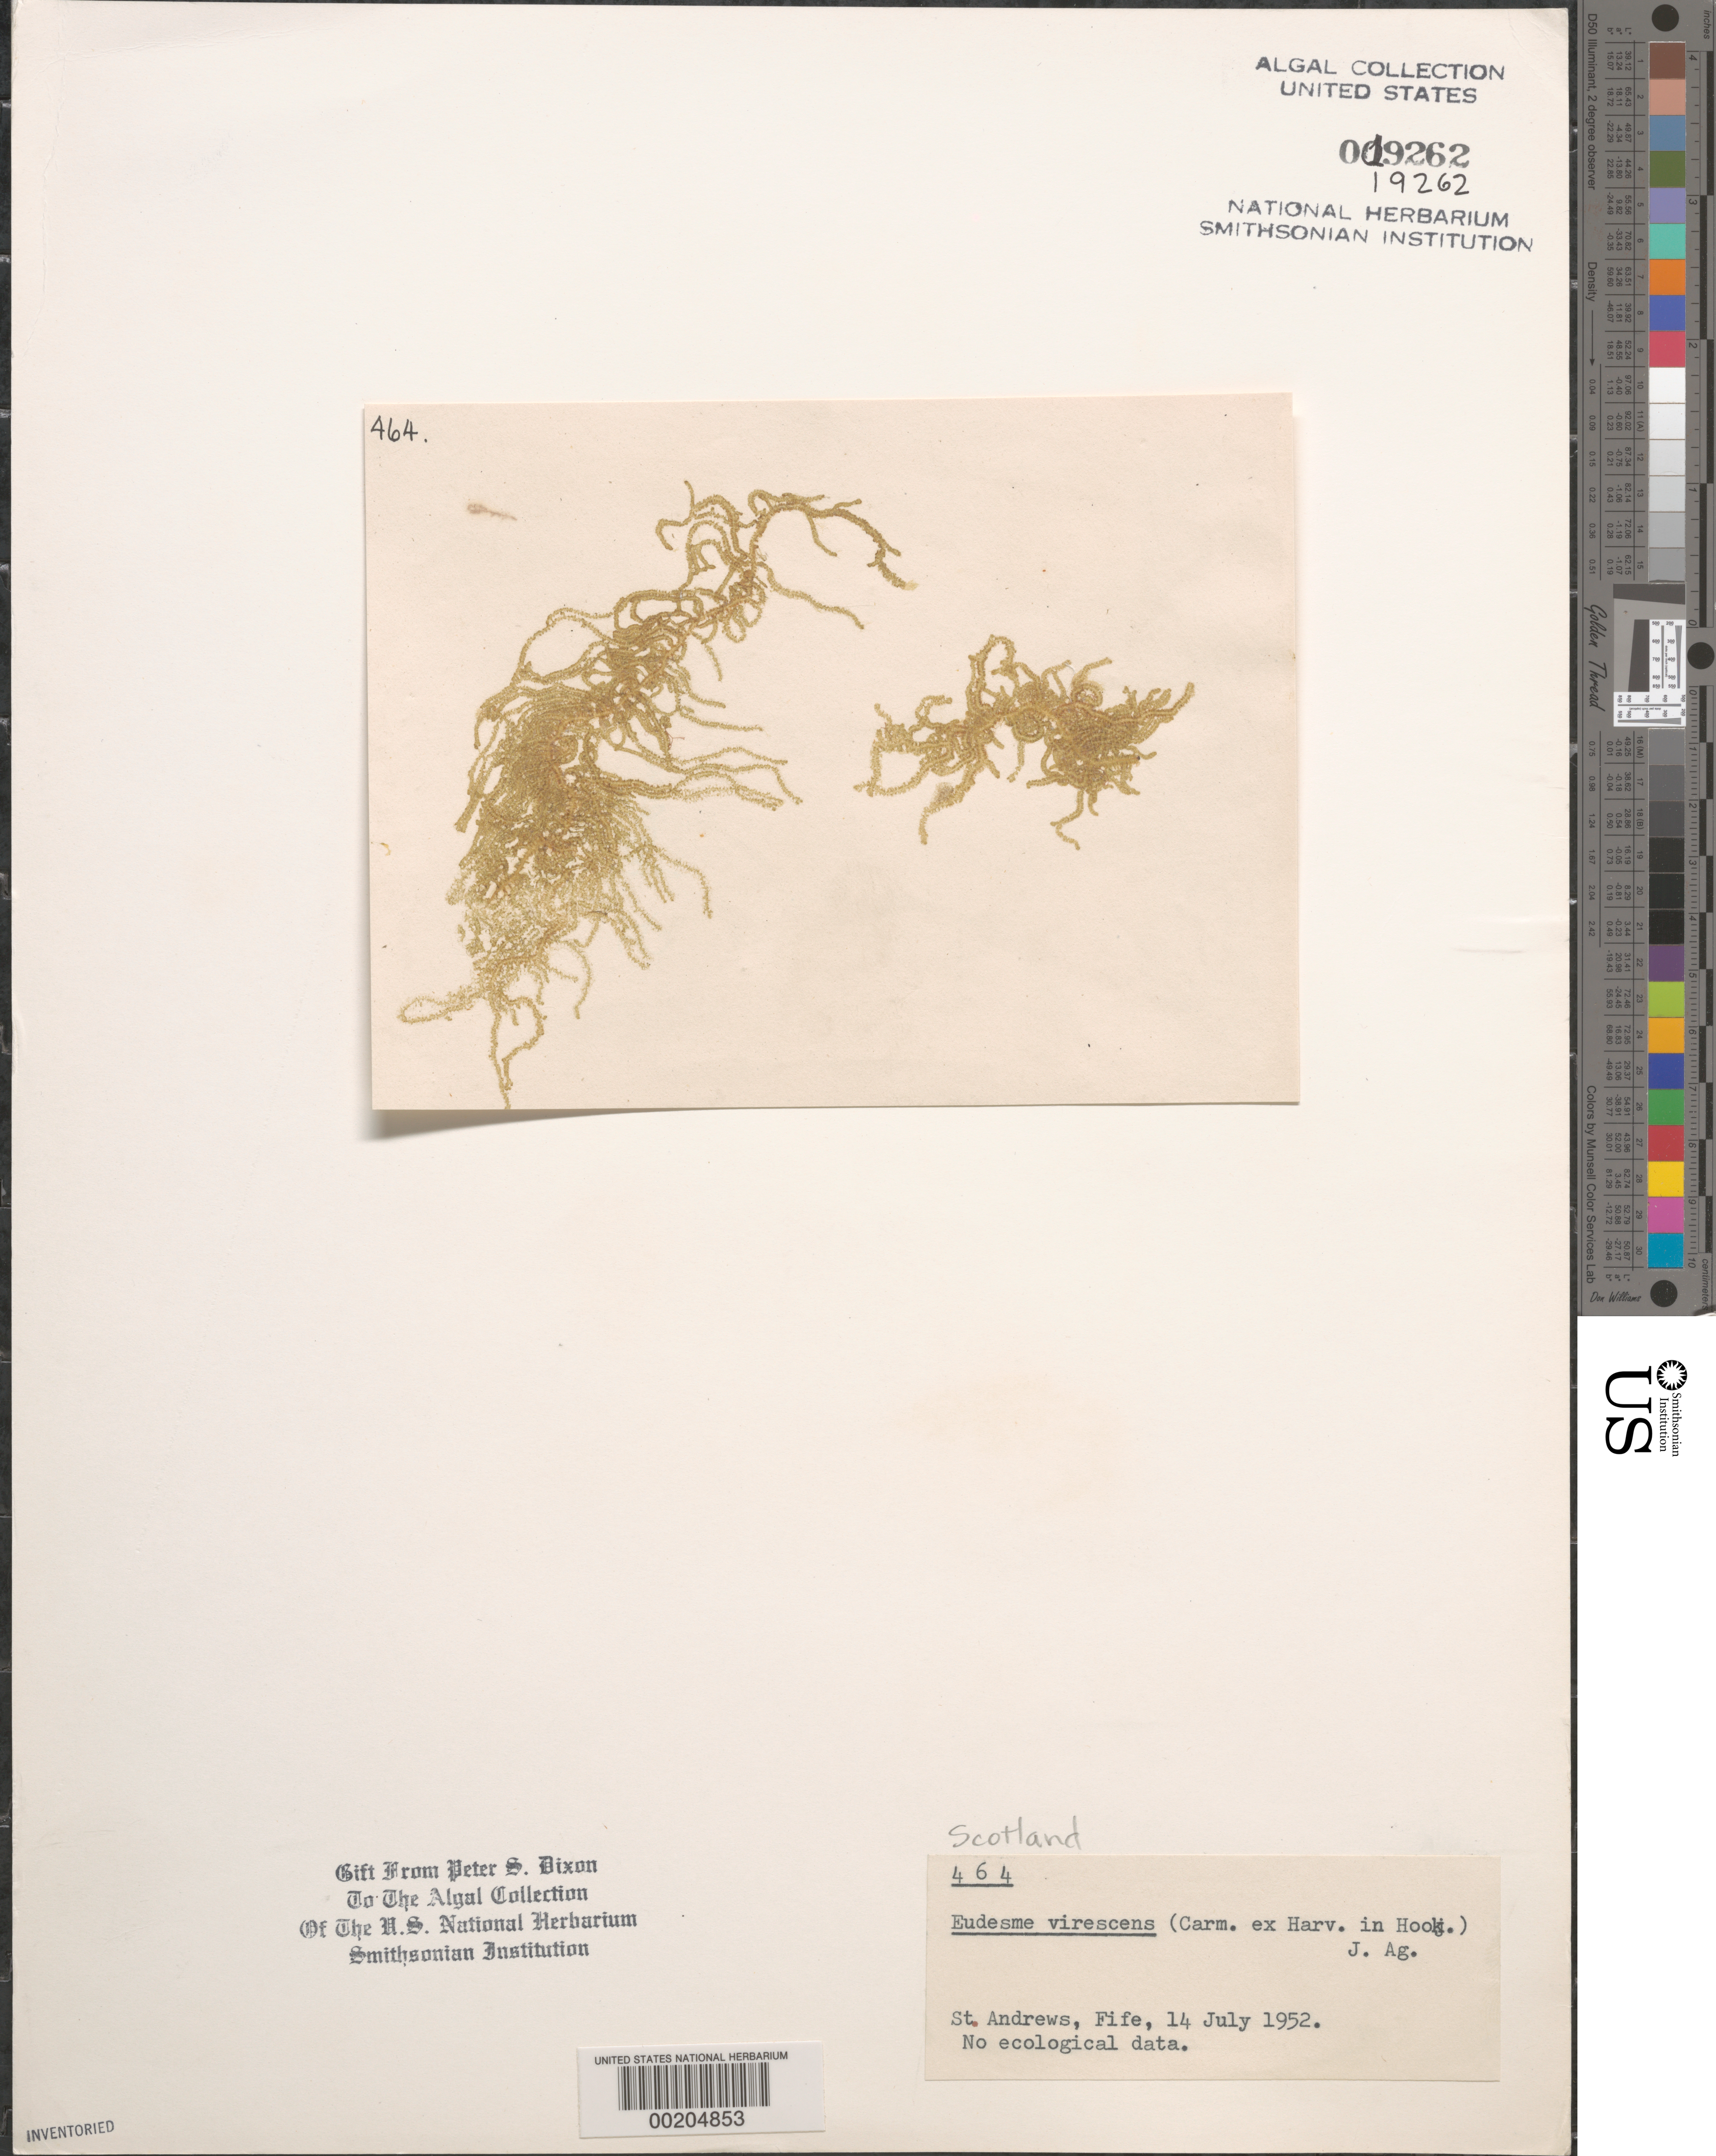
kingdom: Chromista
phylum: Ochrophyta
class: Phaeophyceae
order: Ectocarpales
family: Chordariaceae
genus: Eudesme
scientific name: Eudesme virescens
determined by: Dixon, P. S.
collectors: P. S. Dixon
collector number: PSD 464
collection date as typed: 14 Jul 1952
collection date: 1952-07-14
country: United Kingdom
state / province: Scotland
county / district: Fife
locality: St. Andrews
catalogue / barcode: US 19262